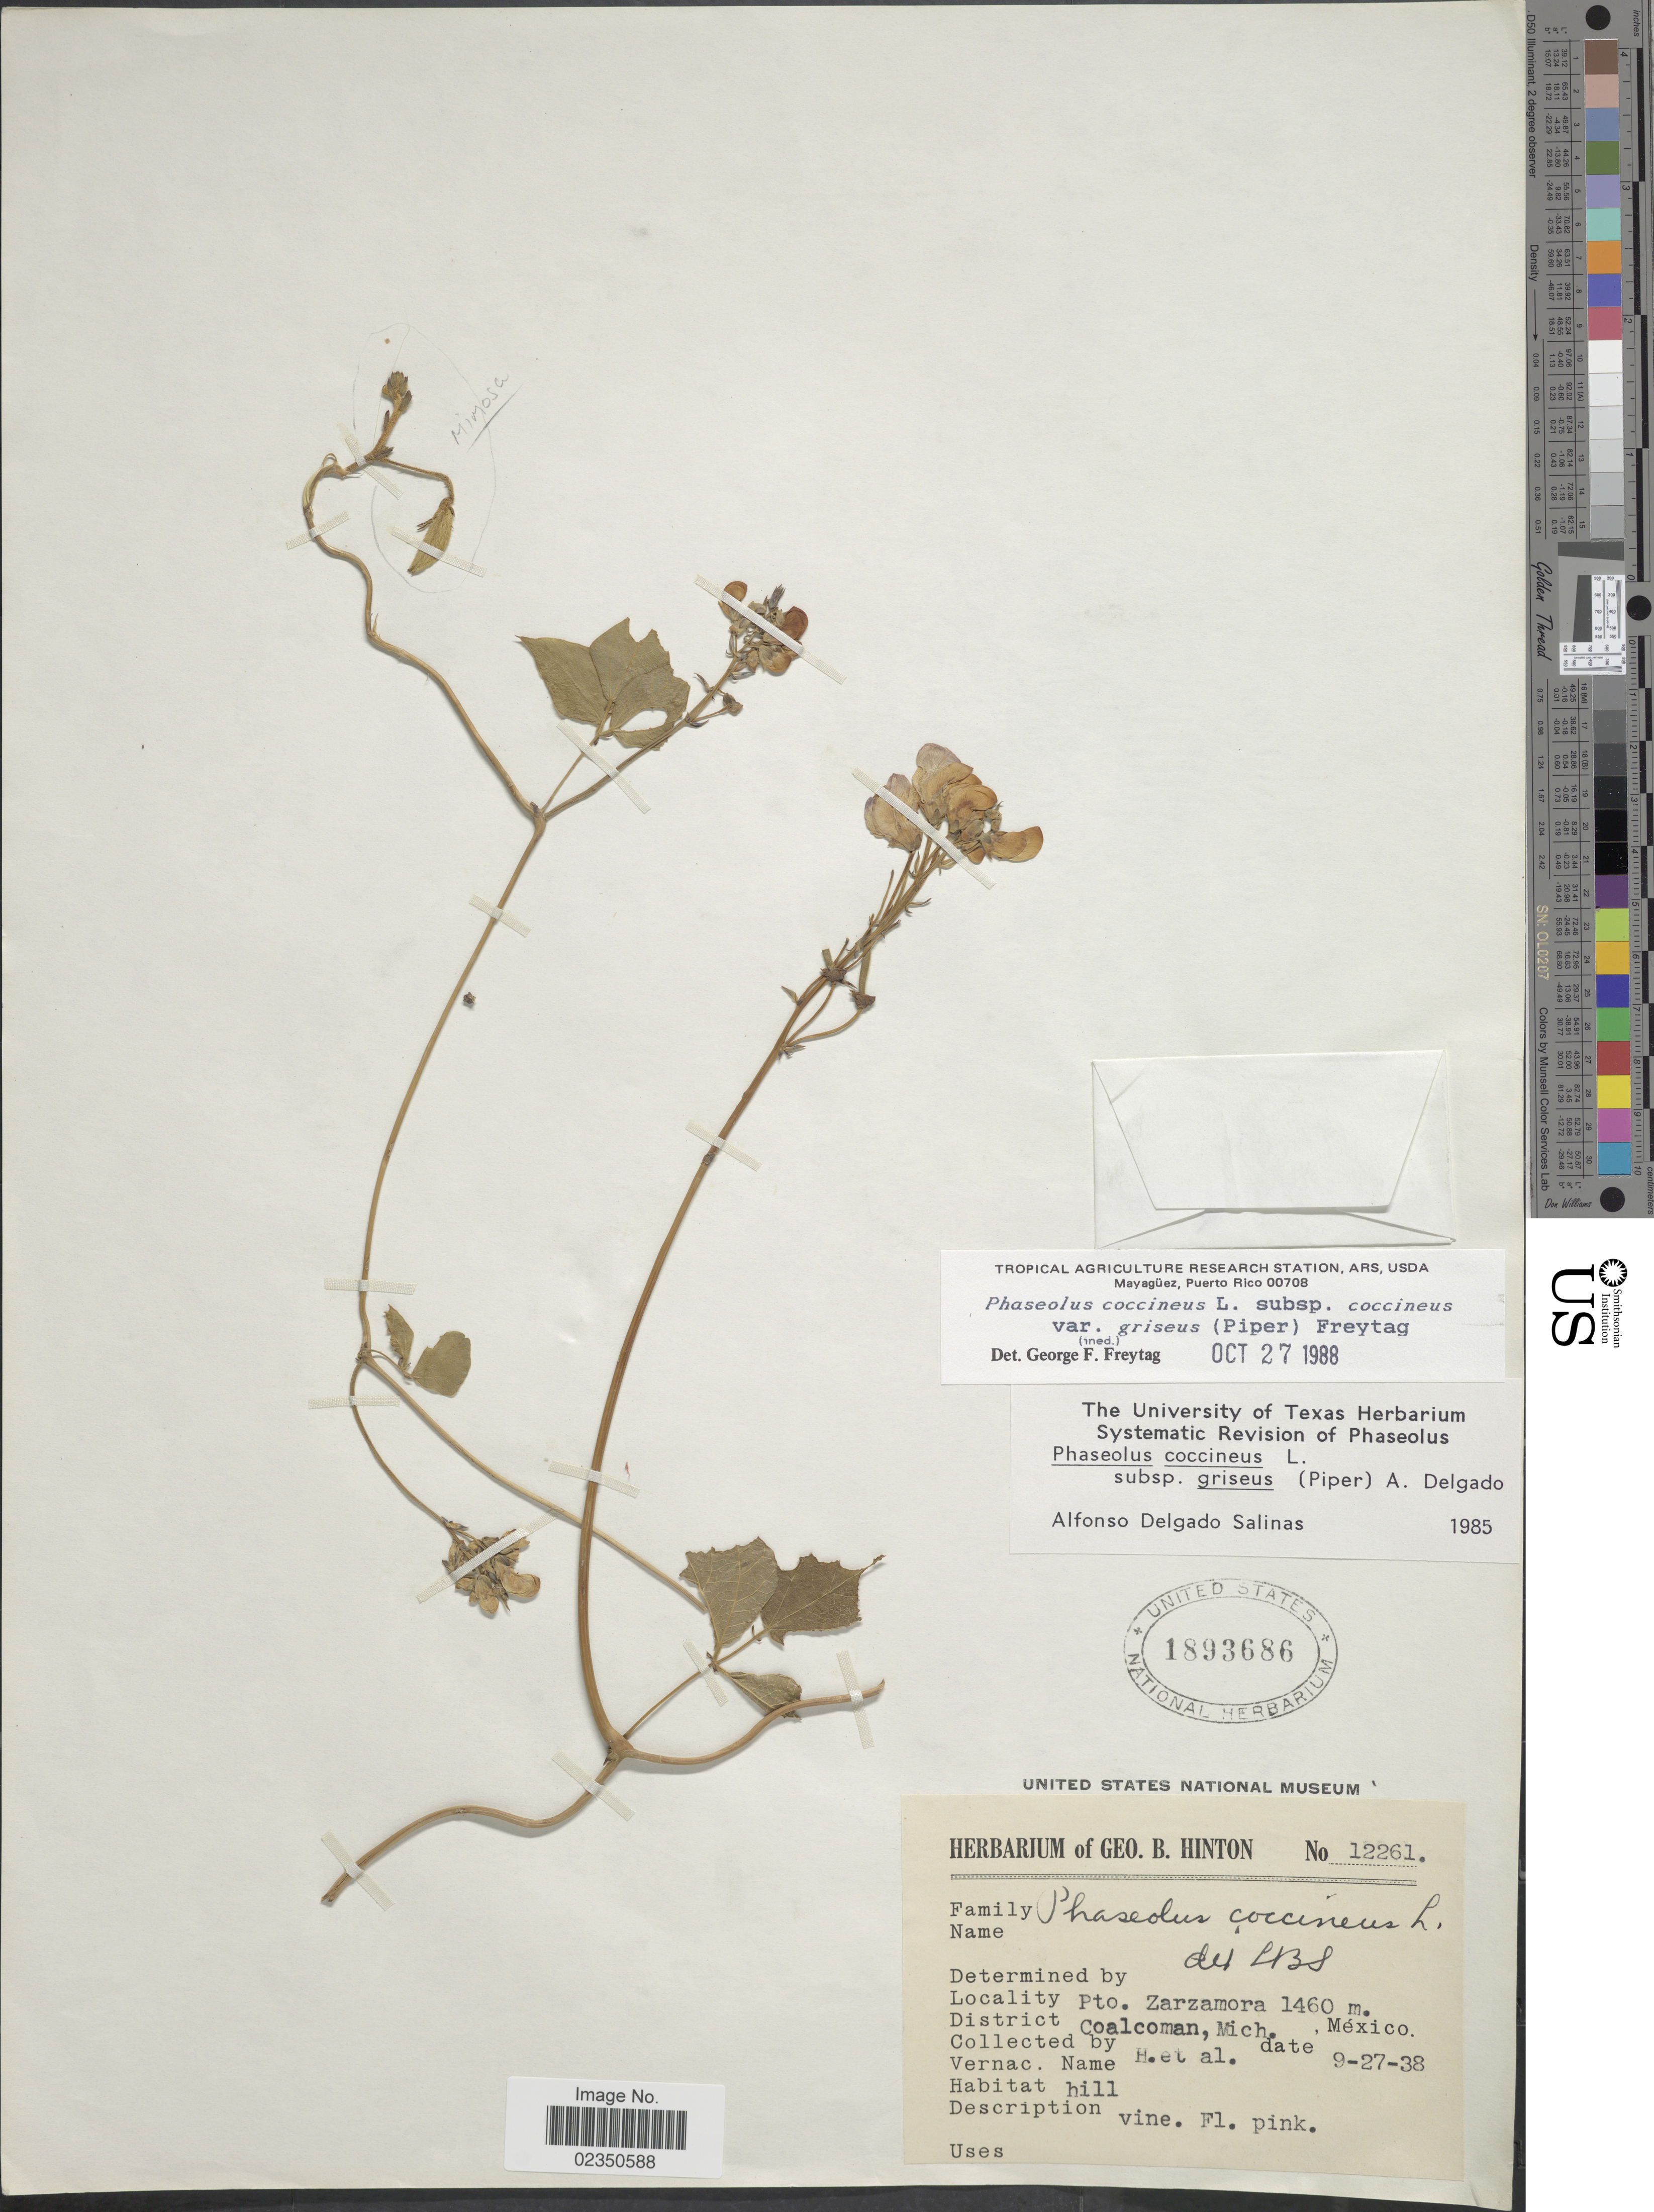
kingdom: Plantae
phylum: Tracheophyta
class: Magnoliopsida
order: Fabales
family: Fabaceae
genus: Phaseolus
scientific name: Phaseolus coccineus var. griseus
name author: (Piper) Freytag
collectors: G. B. Hinton & et al.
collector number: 12261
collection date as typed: Transcribed d/m/y: 27/9/38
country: Mexico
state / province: Michoacán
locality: Pto. Zarzamora, District Coalcoman, hill.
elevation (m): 1460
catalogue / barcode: US 1893686